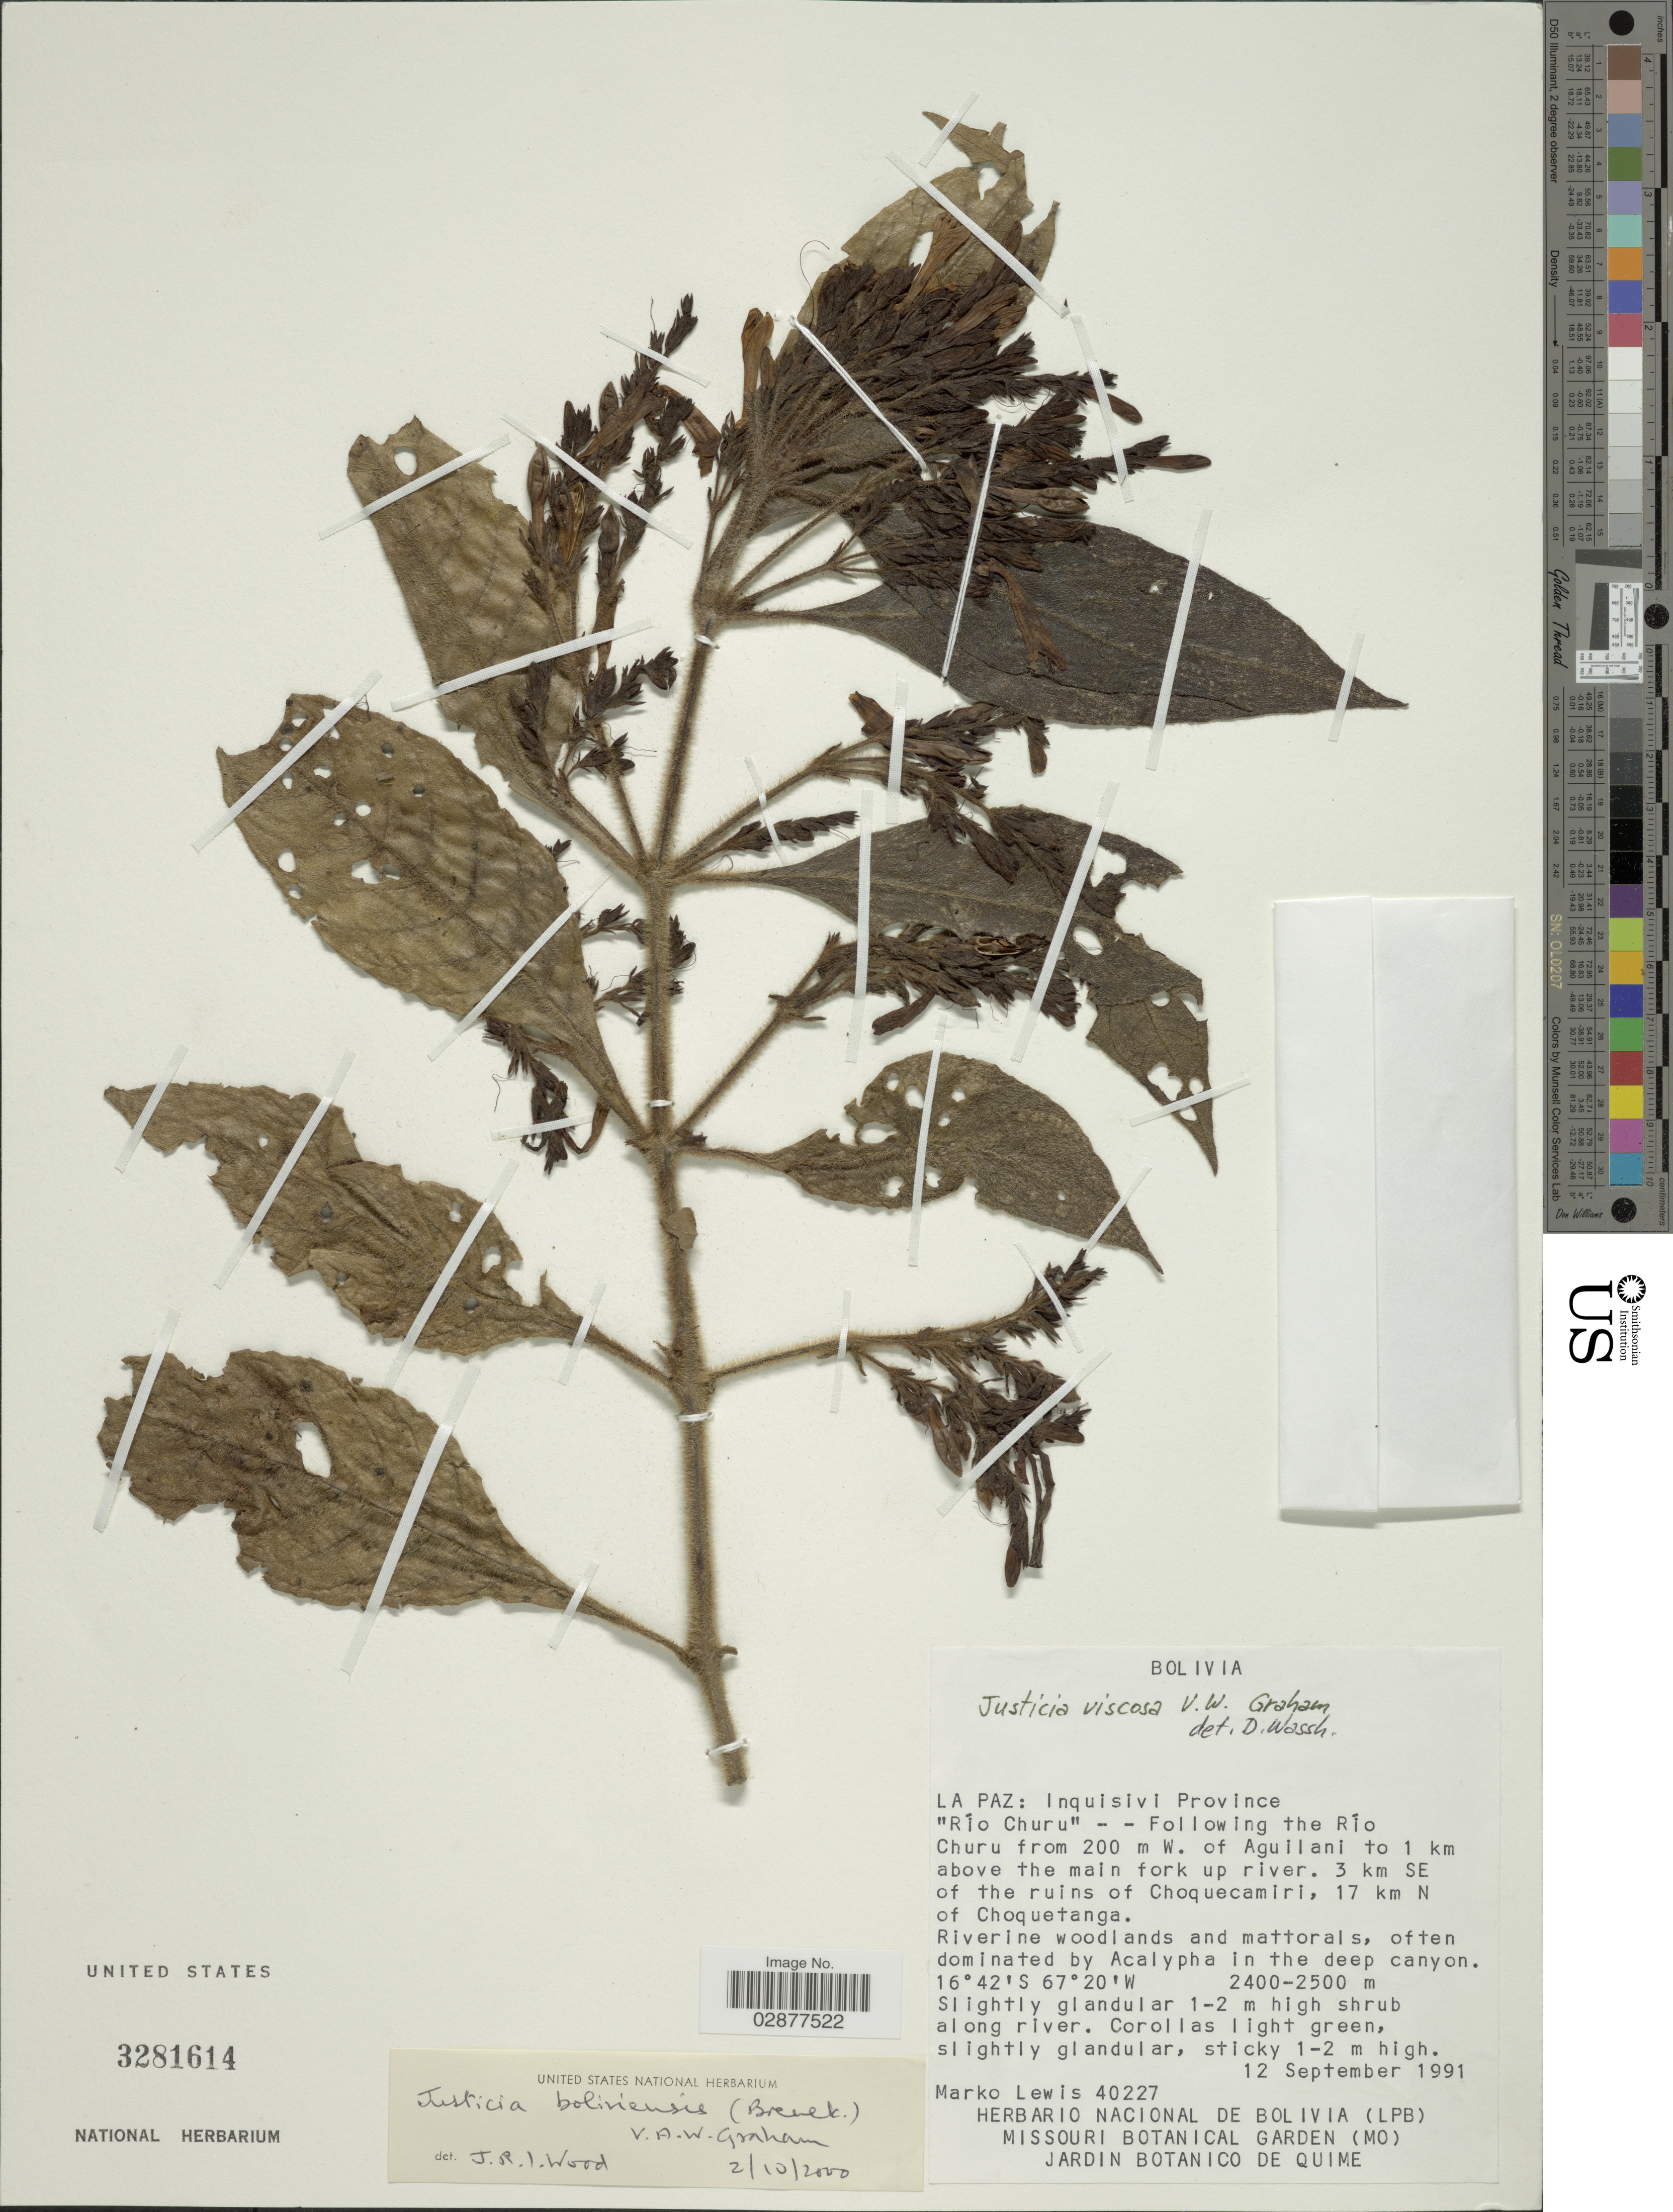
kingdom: Plantae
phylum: Tracheophyta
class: Magnoliopsida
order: Lamiales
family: Acanthaceae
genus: Justicia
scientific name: Justicia boliviensis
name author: (Bremek.) V.A.W. Graham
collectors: M. A. Lewis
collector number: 40227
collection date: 1991-09-12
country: Bolivia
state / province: La Paz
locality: Inquisivi Province. "Río Churu" - - Following the Río Churu from 200 m W. of Aguilani to 1 km above the main fork up river. 3 km SE of the ruins of Choquecamiri, 17 km N of Choquetanga.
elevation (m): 2400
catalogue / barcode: US 3281614